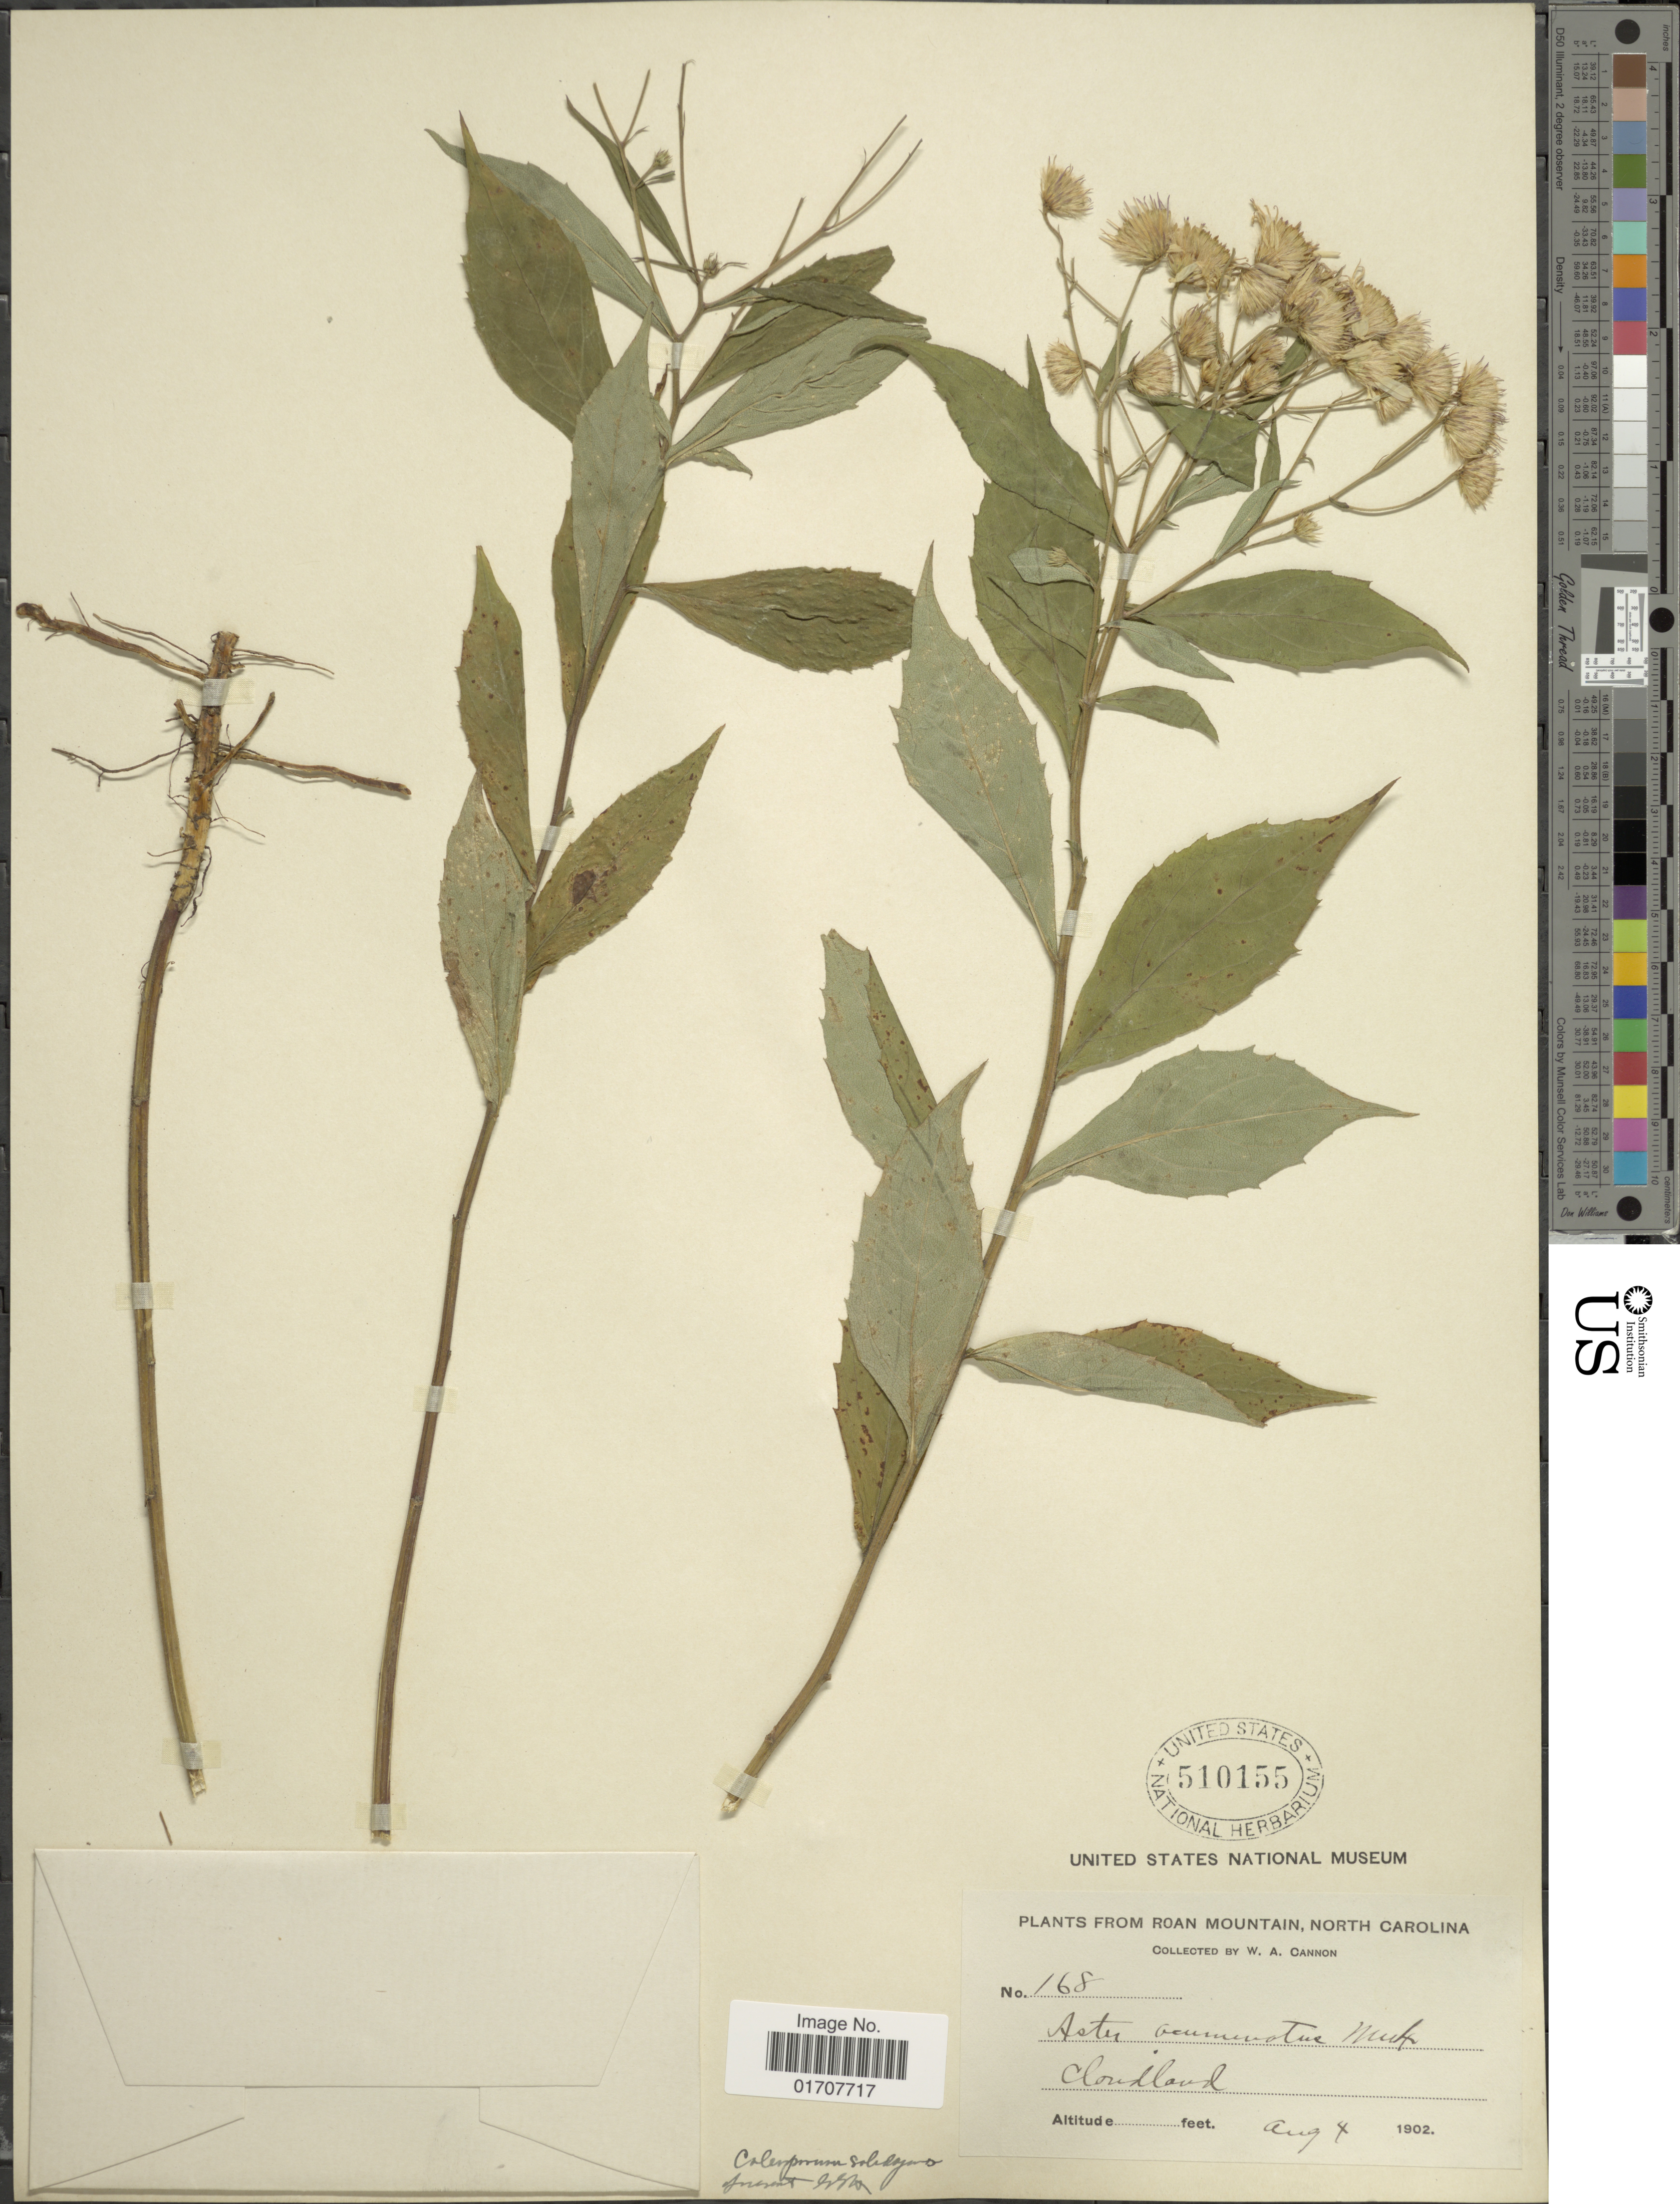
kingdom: Plantae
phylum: Tracheophyta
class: Magnoliopsida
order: Asterales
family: Asteraceae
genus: Oclemena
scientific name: Oclemena acuminata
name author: (Michx.) Greene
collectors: W. Cannon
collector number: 168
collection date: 1902-08-04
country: United States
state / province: North Carolina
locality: Roan Mountain, Cloudland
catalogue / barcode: US 510155